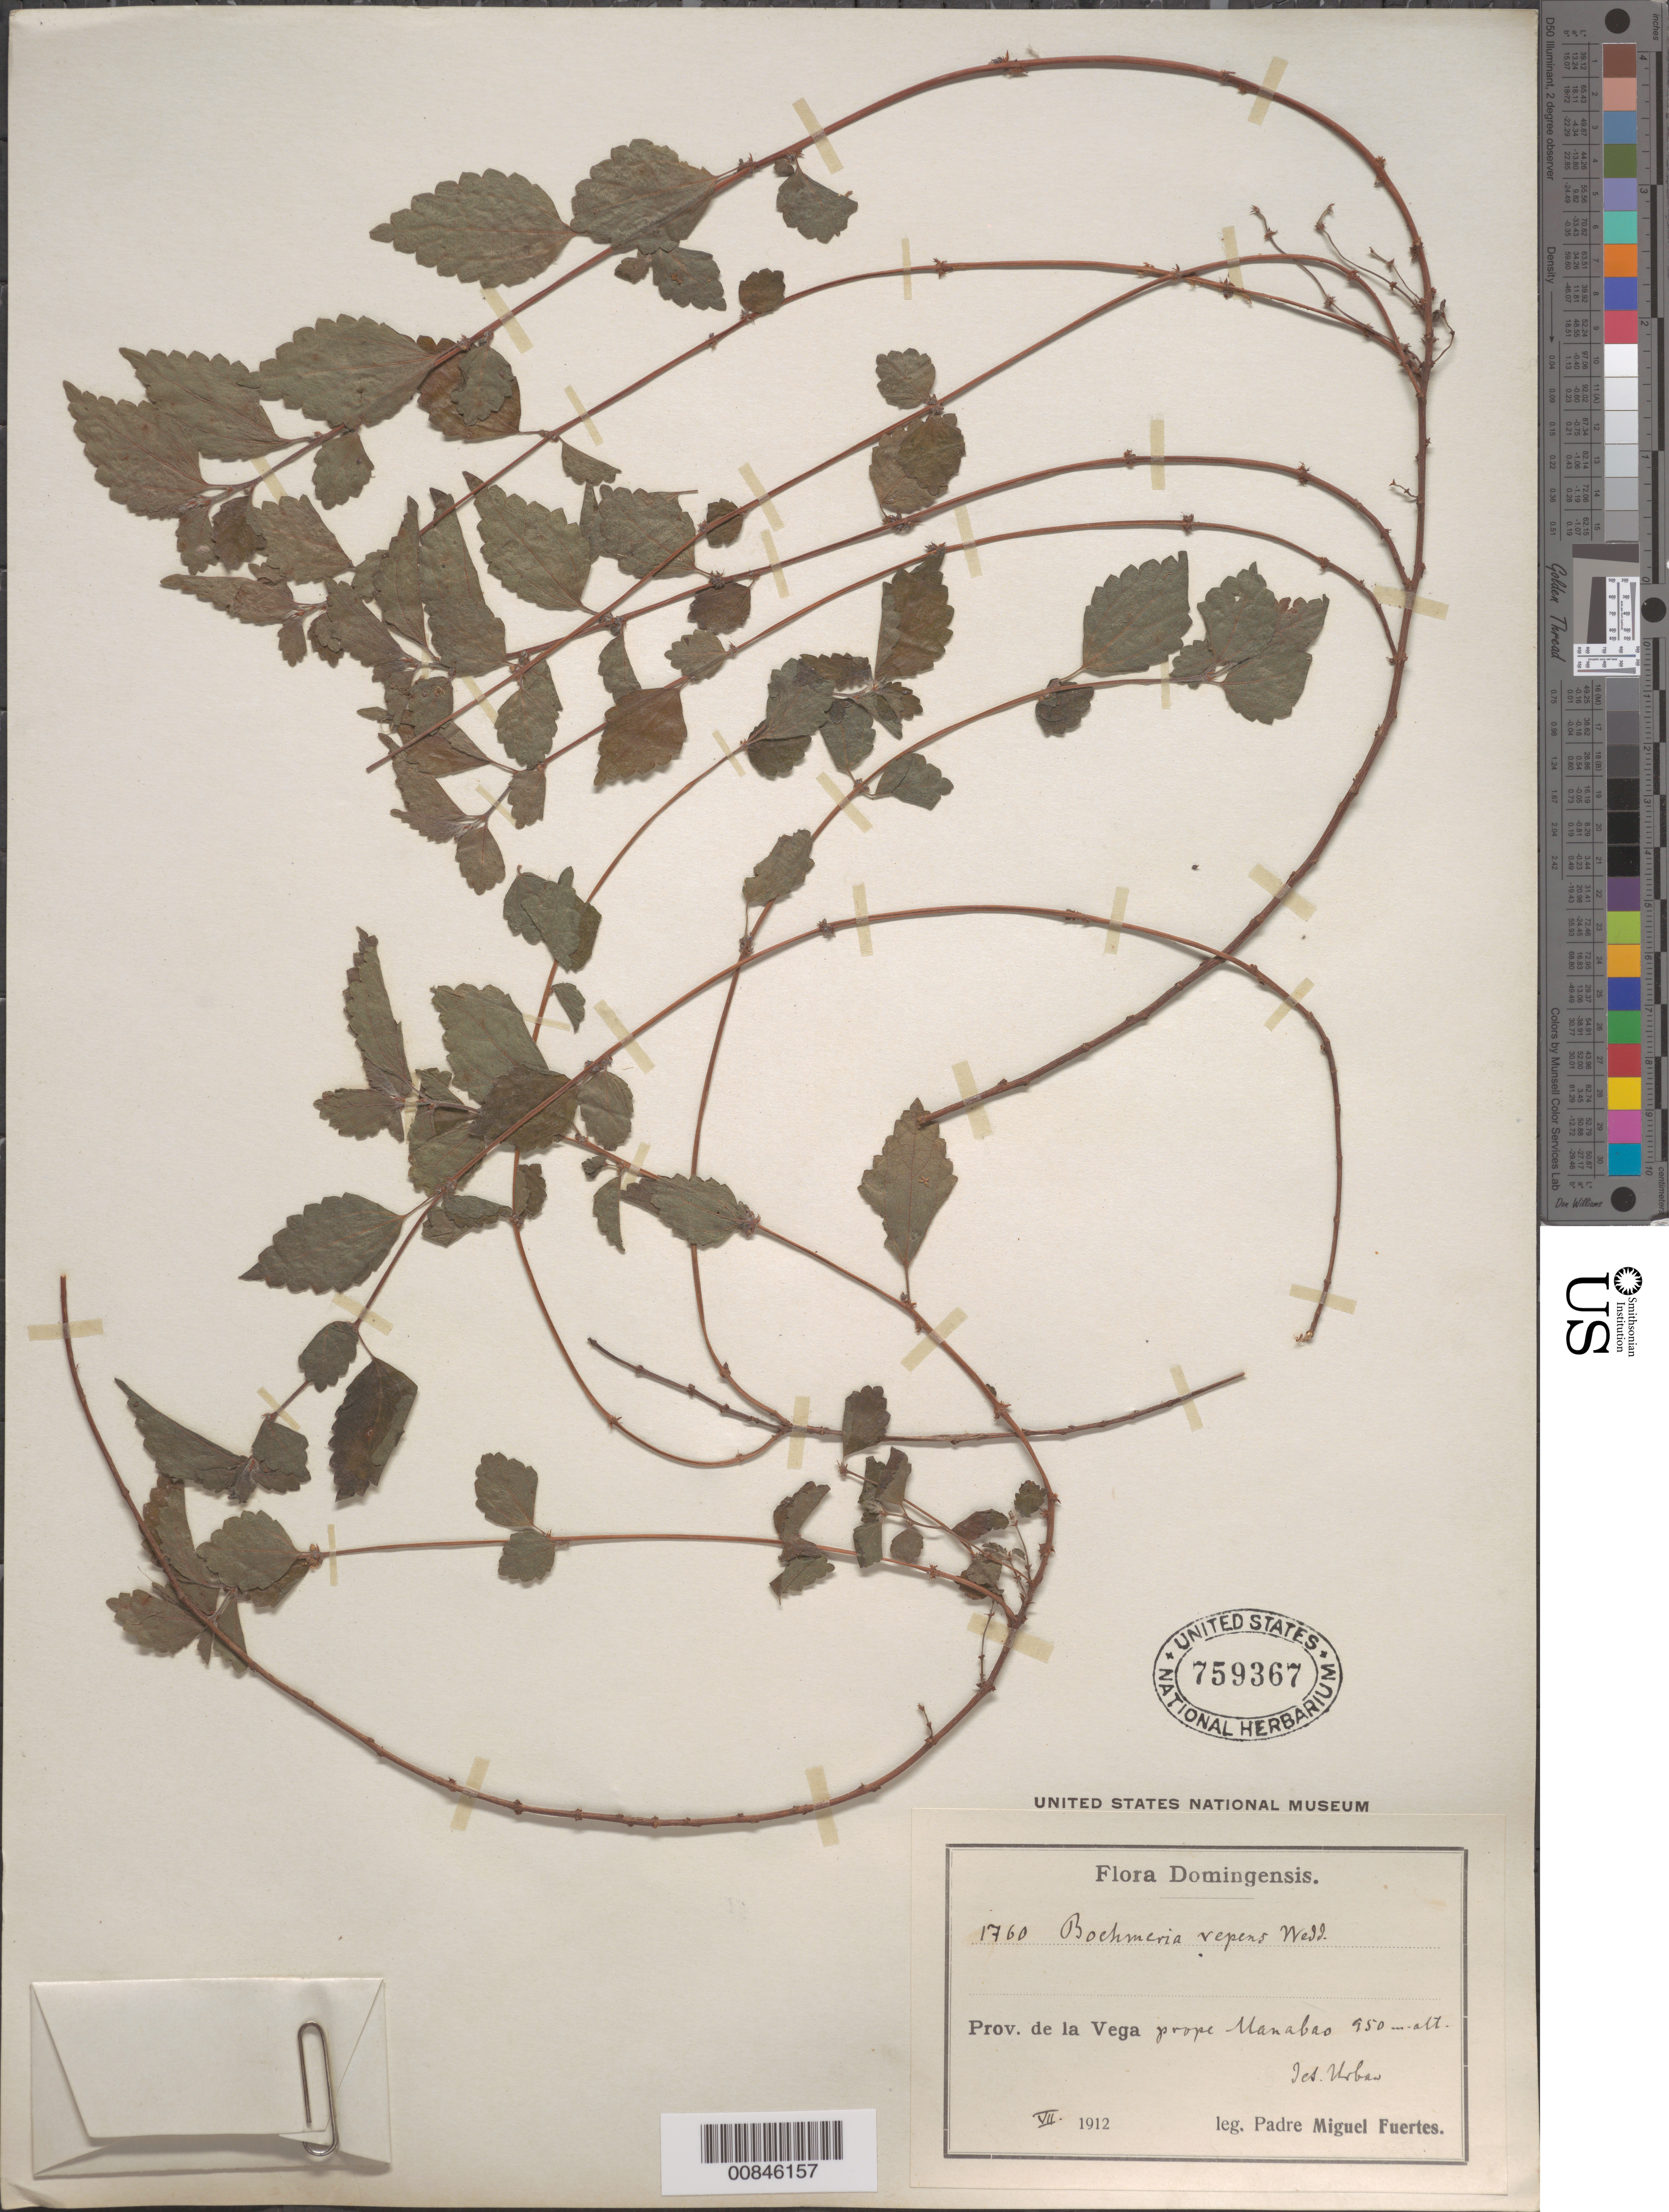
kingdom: Plantae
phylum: Tracheophyta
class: Magnoliopsida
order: Rosales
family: Urticaceae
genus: Boehmeria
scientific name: Boehmeria repens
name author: (Griseb.) Wedd.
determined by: Urban, Ignatz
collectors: M. D. Fuertes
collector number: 1760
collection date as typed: Jul 1912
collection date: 1912-07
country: Dominican Republic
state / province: La Vega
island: Hispaniola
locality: Prope Manabao.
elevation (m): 950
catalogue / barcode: US 759367